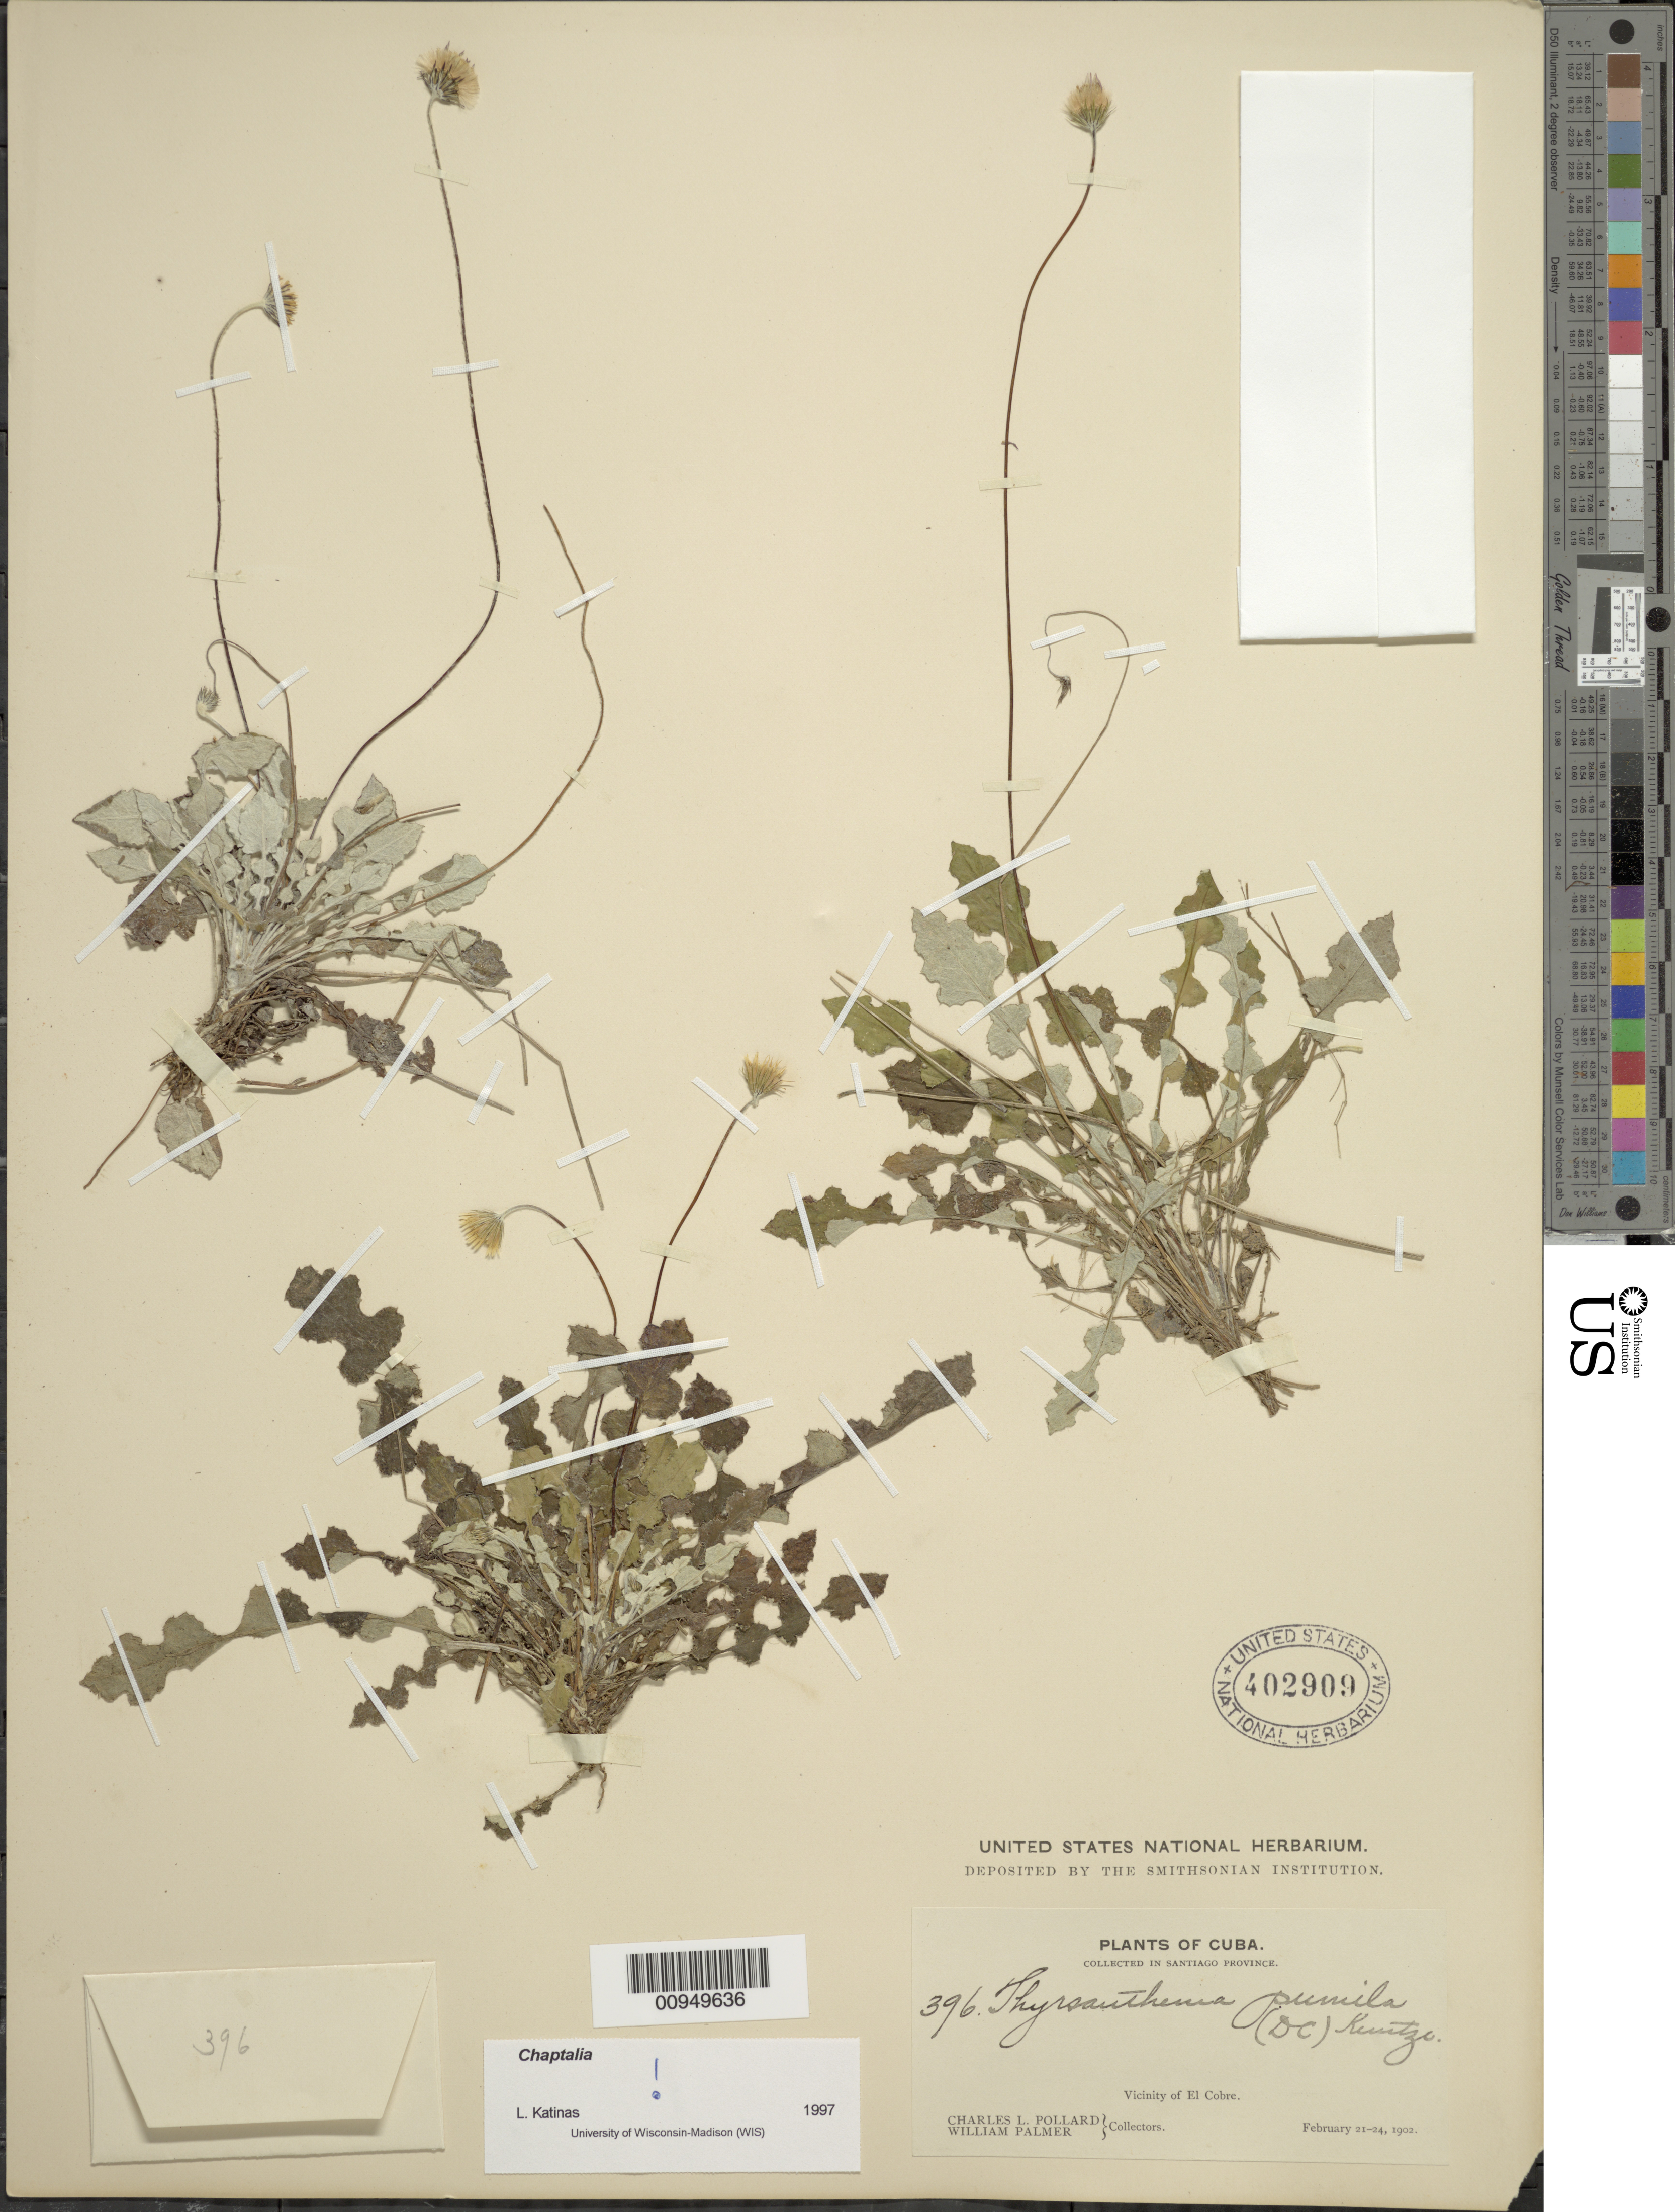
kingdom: Plantae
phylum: Tracheophyta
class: Magnoliopsida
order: Asterales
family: Asteraceae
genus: Chaptalia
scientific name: Chaptalia pumila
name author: (Sw.) Urb.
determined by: Katinas, L.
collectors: C. L. Pollard & W. Palmer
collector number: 396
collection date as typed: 21 Feb 1902 to 24 Feb 1902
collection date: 1902-02-21/1902-02-24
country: Cuba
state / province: Santiago de Cuba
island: Cuba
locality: Vicinity of El Cobre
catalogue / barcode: US 402909